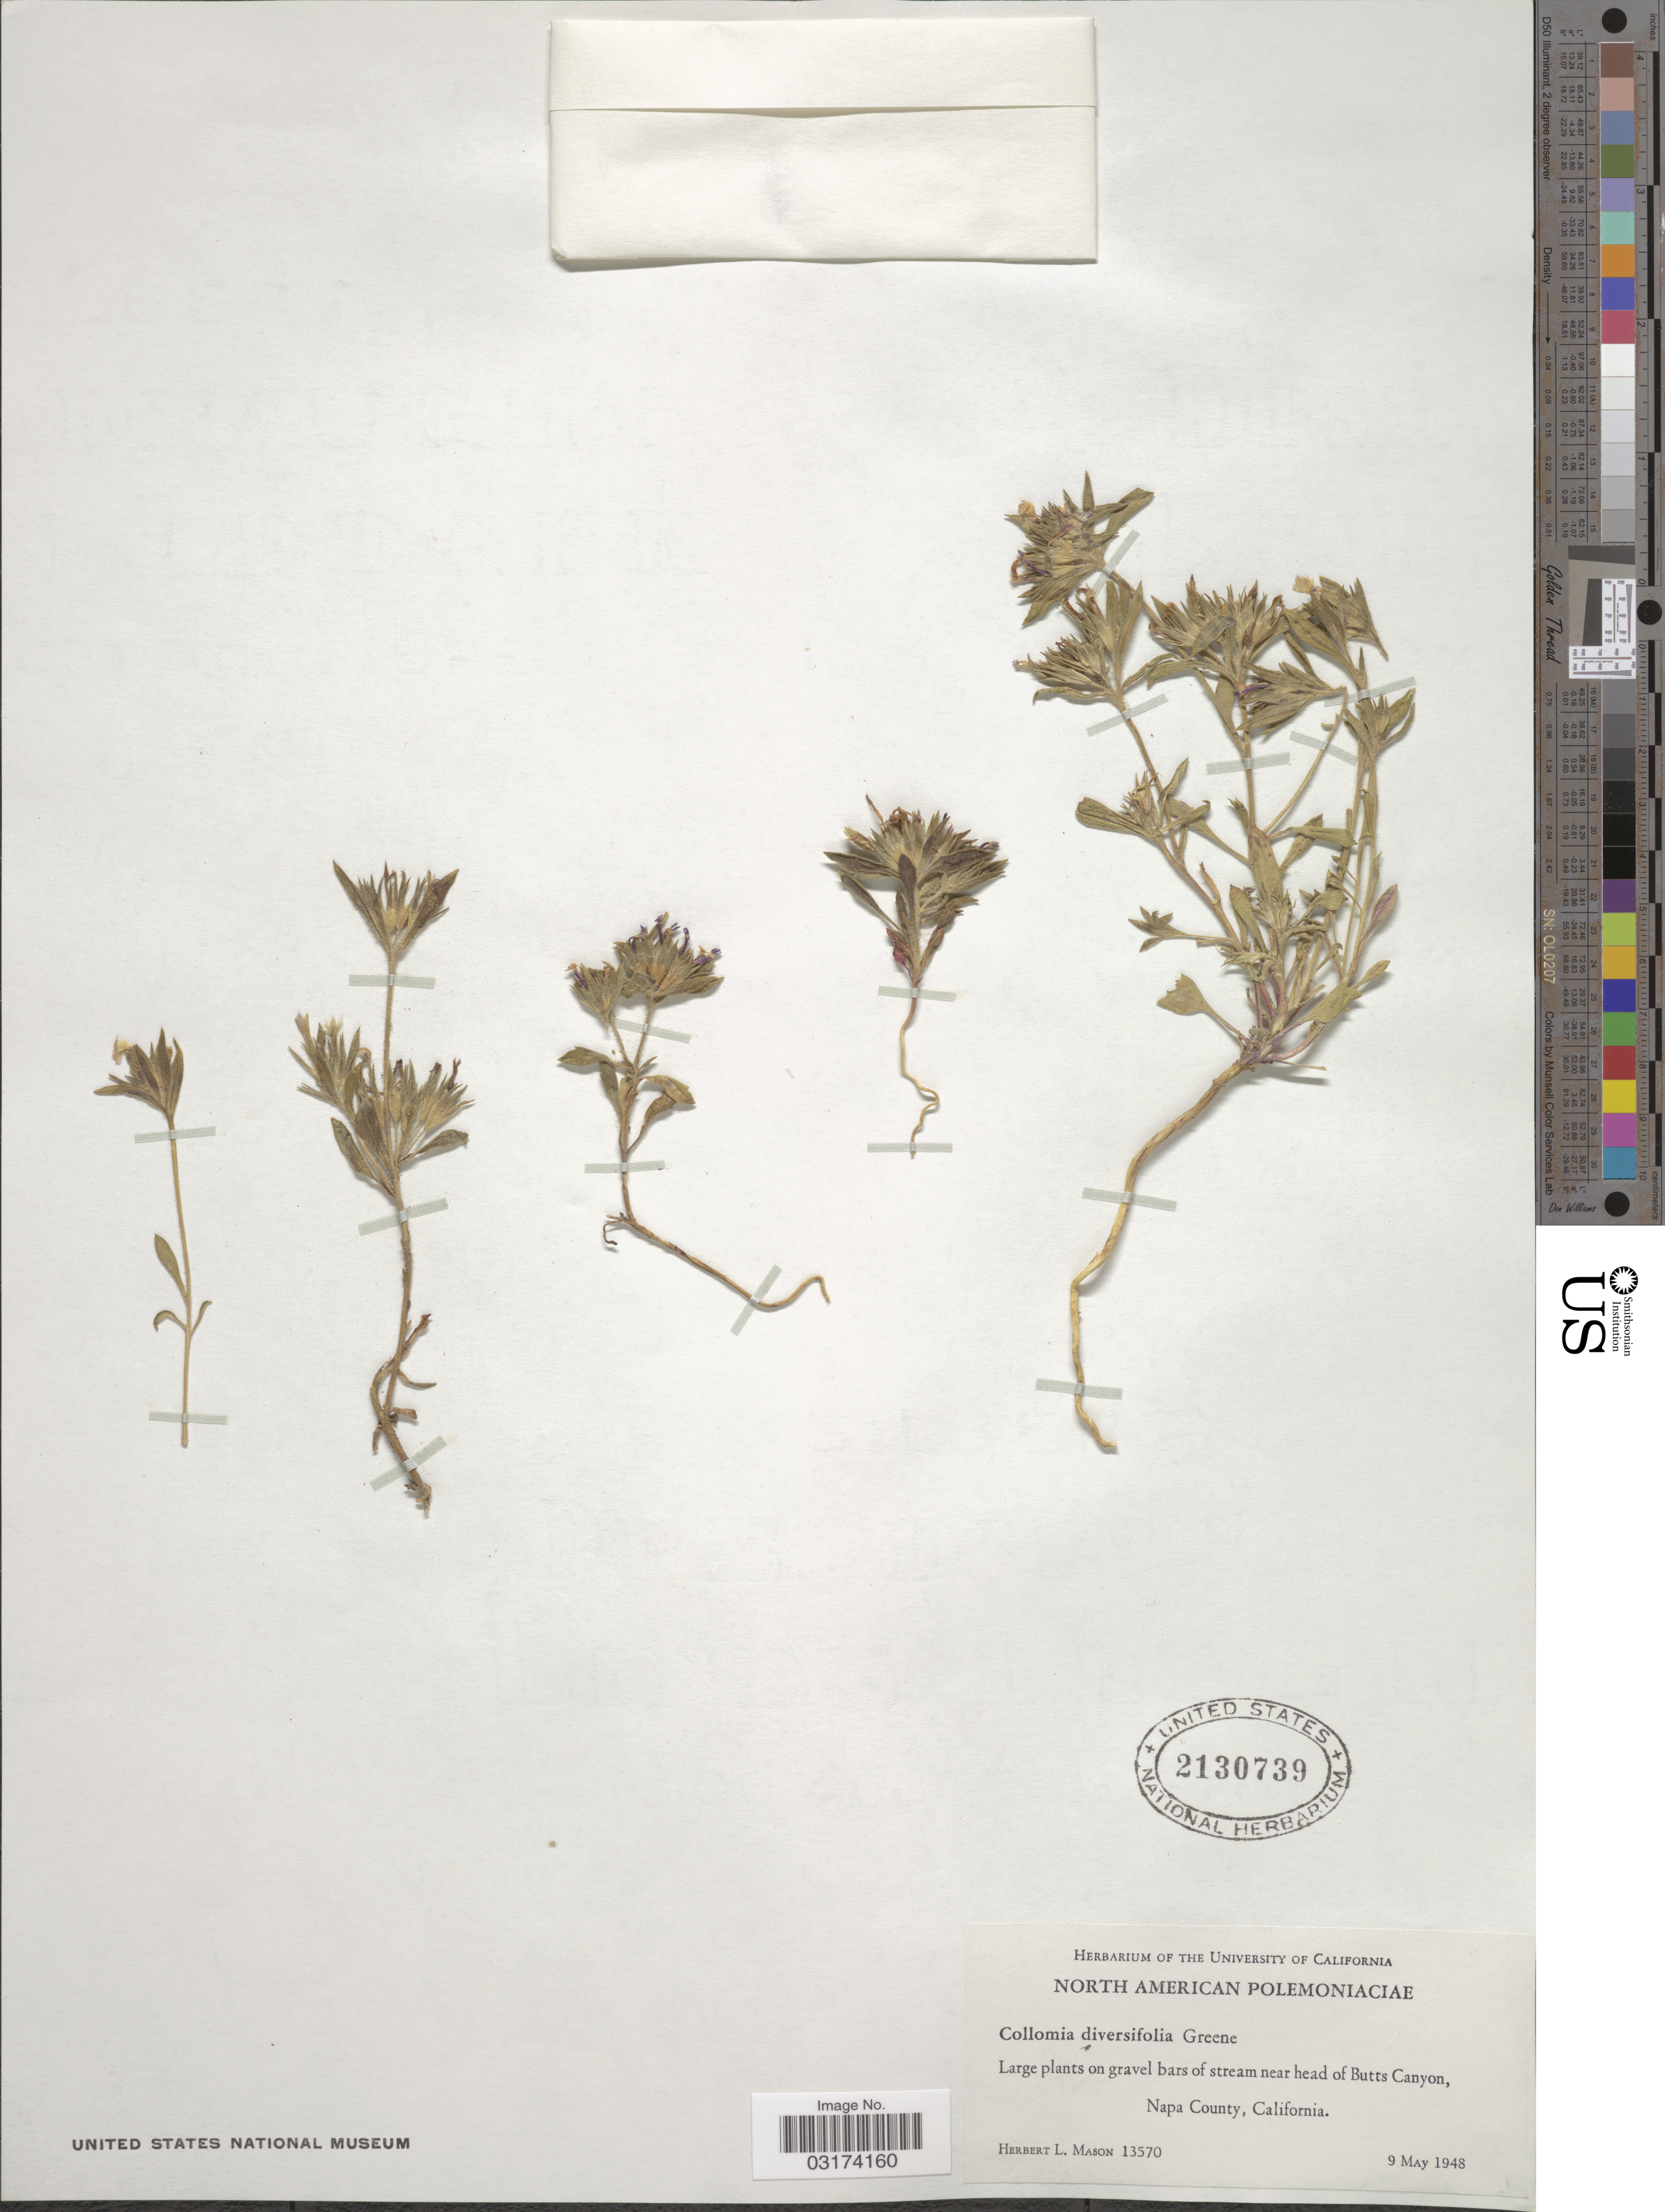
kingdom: Plantae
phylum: Tracheophyta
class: Magnoliopsida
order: Ericales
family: Polemoniaceae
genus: Collomia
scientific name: Collomia diversifolia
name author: Greene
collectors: H. L. Mason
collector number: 13570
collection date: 1948-05-09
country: United States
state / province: California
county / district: Napa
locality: Large plants on gravel bars of stream near head of Butts Canyon, Napa County, California.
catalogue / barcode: US 2130739